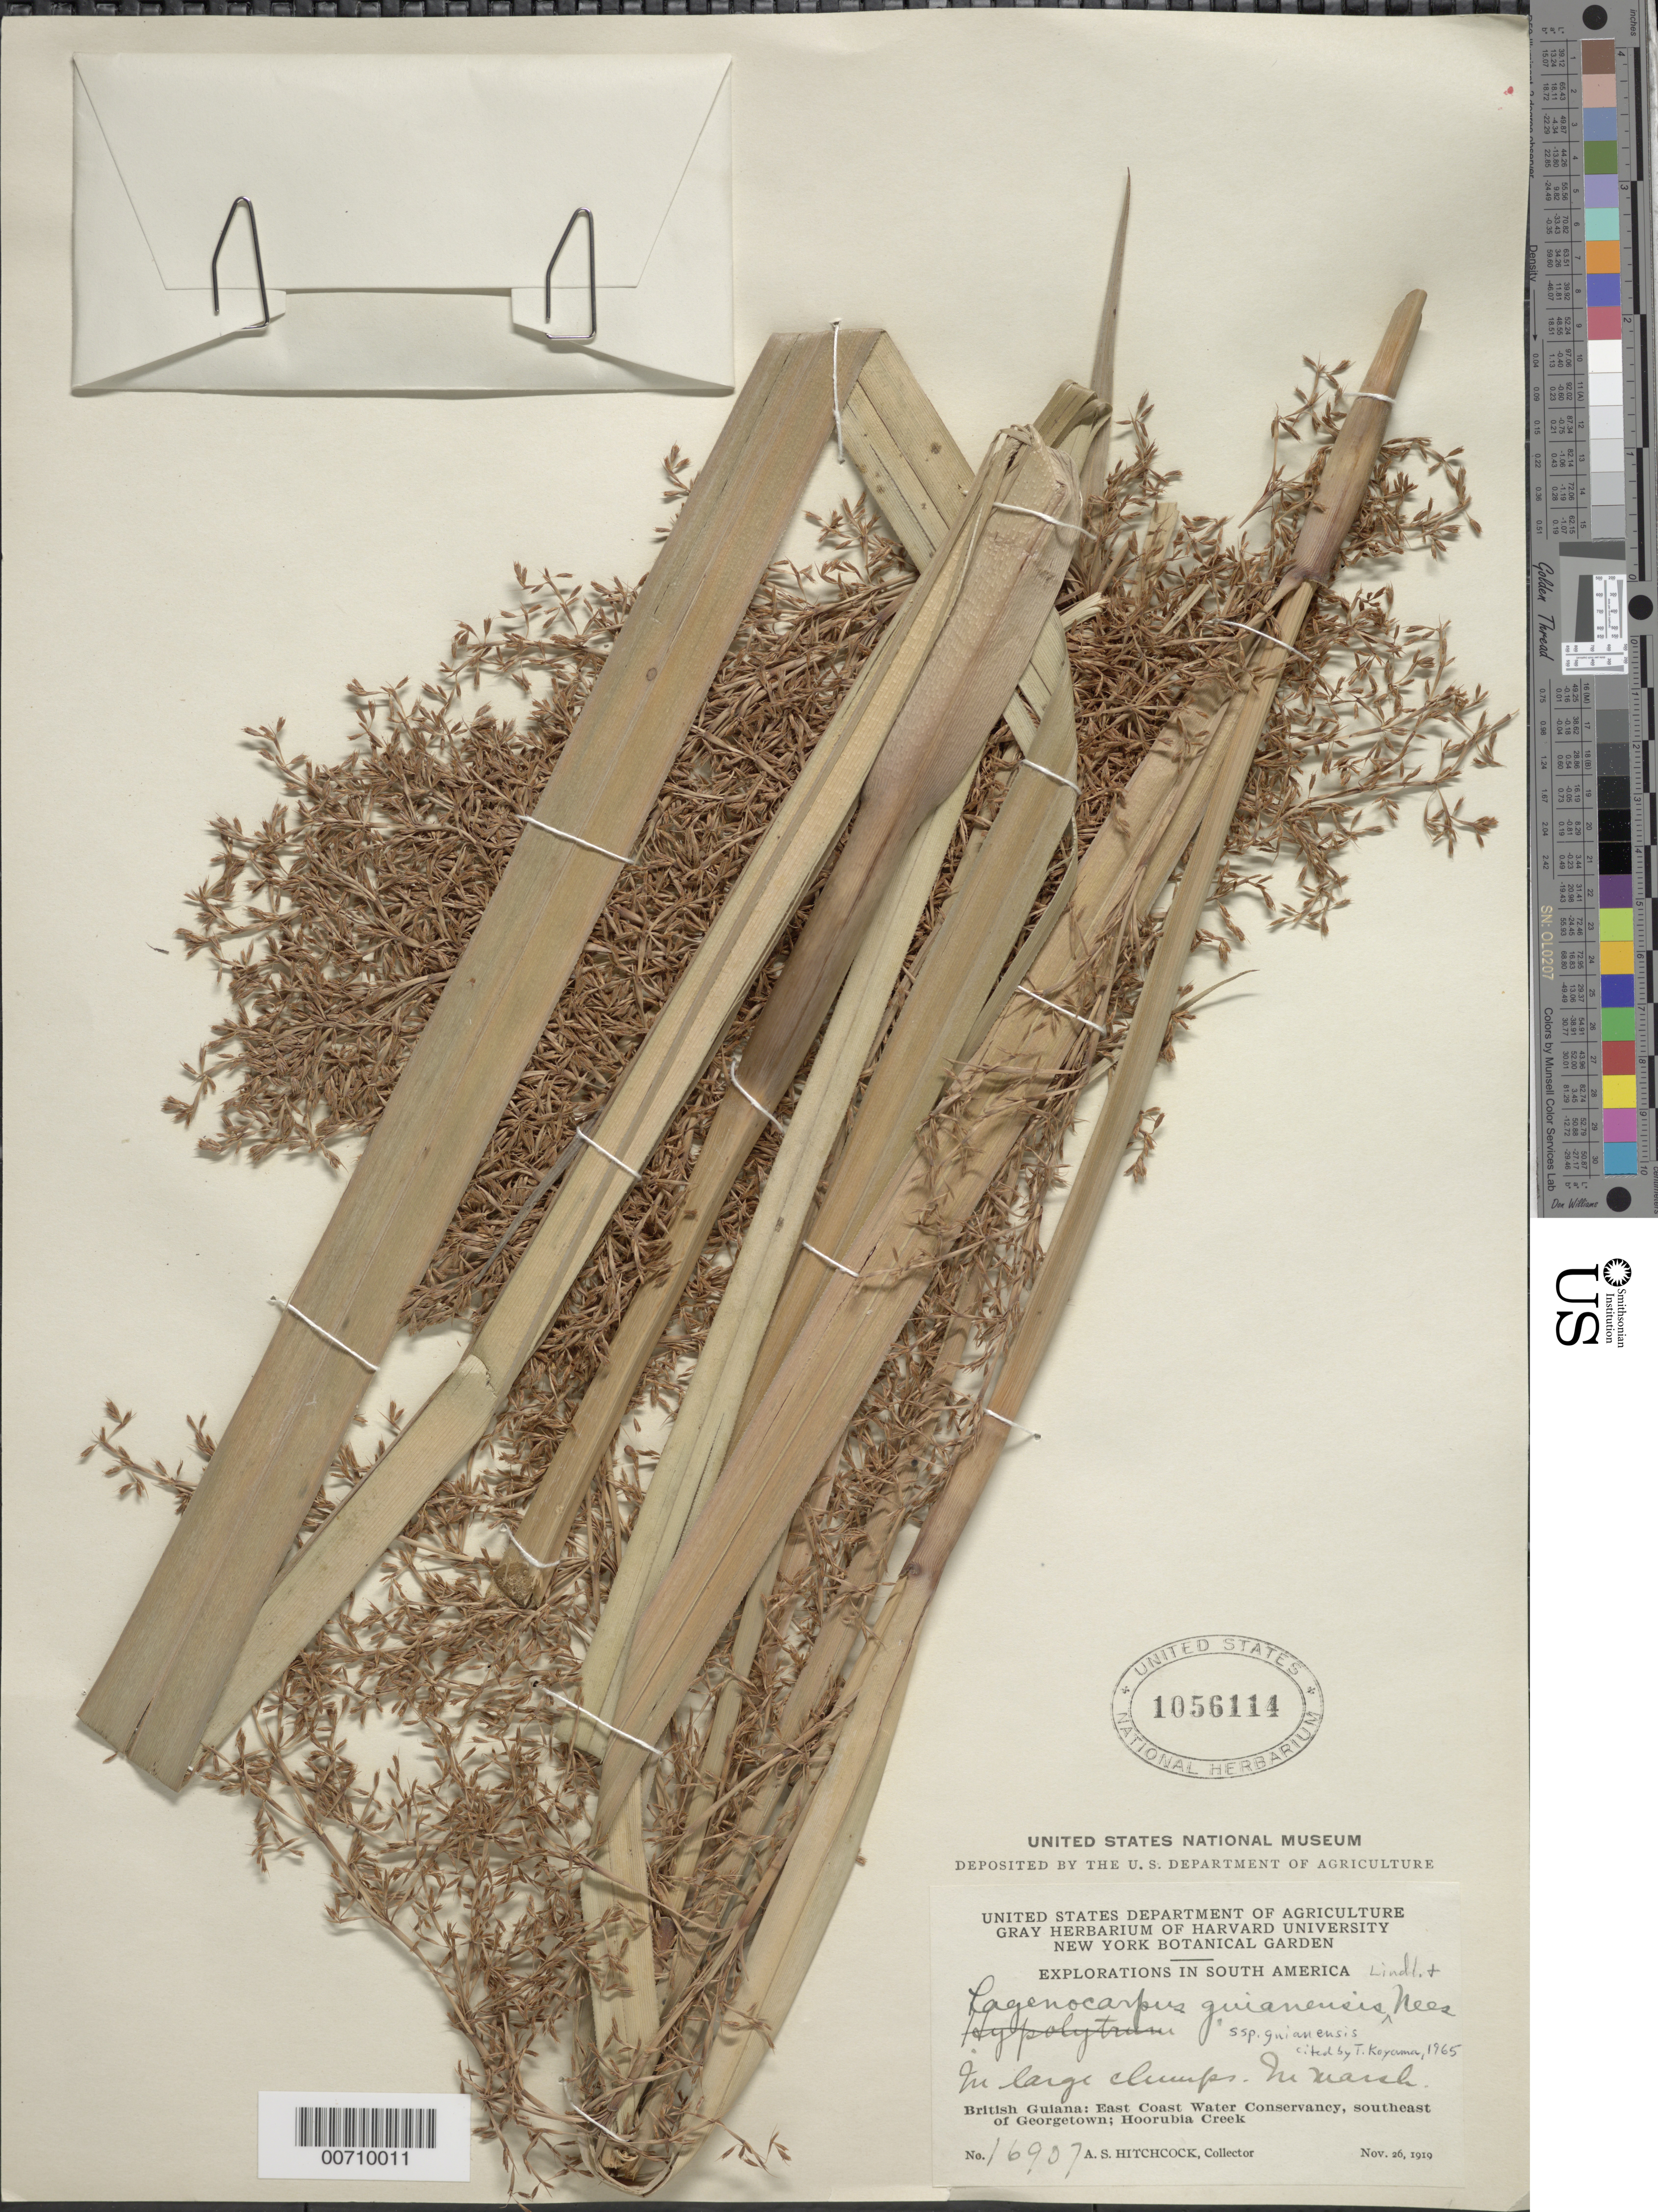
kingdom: Plantae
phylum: Tracheophyta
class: Liliopsida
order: Poales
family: Cyperaceae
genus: Lagenocarpus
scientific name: Lagenocarpus guianensis subsp. guianensis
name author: Nees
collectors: A. S. Hitchcock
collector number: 16907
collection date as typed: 26-Nov-19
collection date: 1919-11-26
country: Guyana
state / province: Demerara-Mahaica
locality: Hoorubea Creek, head of, SE of Georgetown, East Coast Water Conservancy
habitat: Marsh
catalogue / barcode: US 1056114